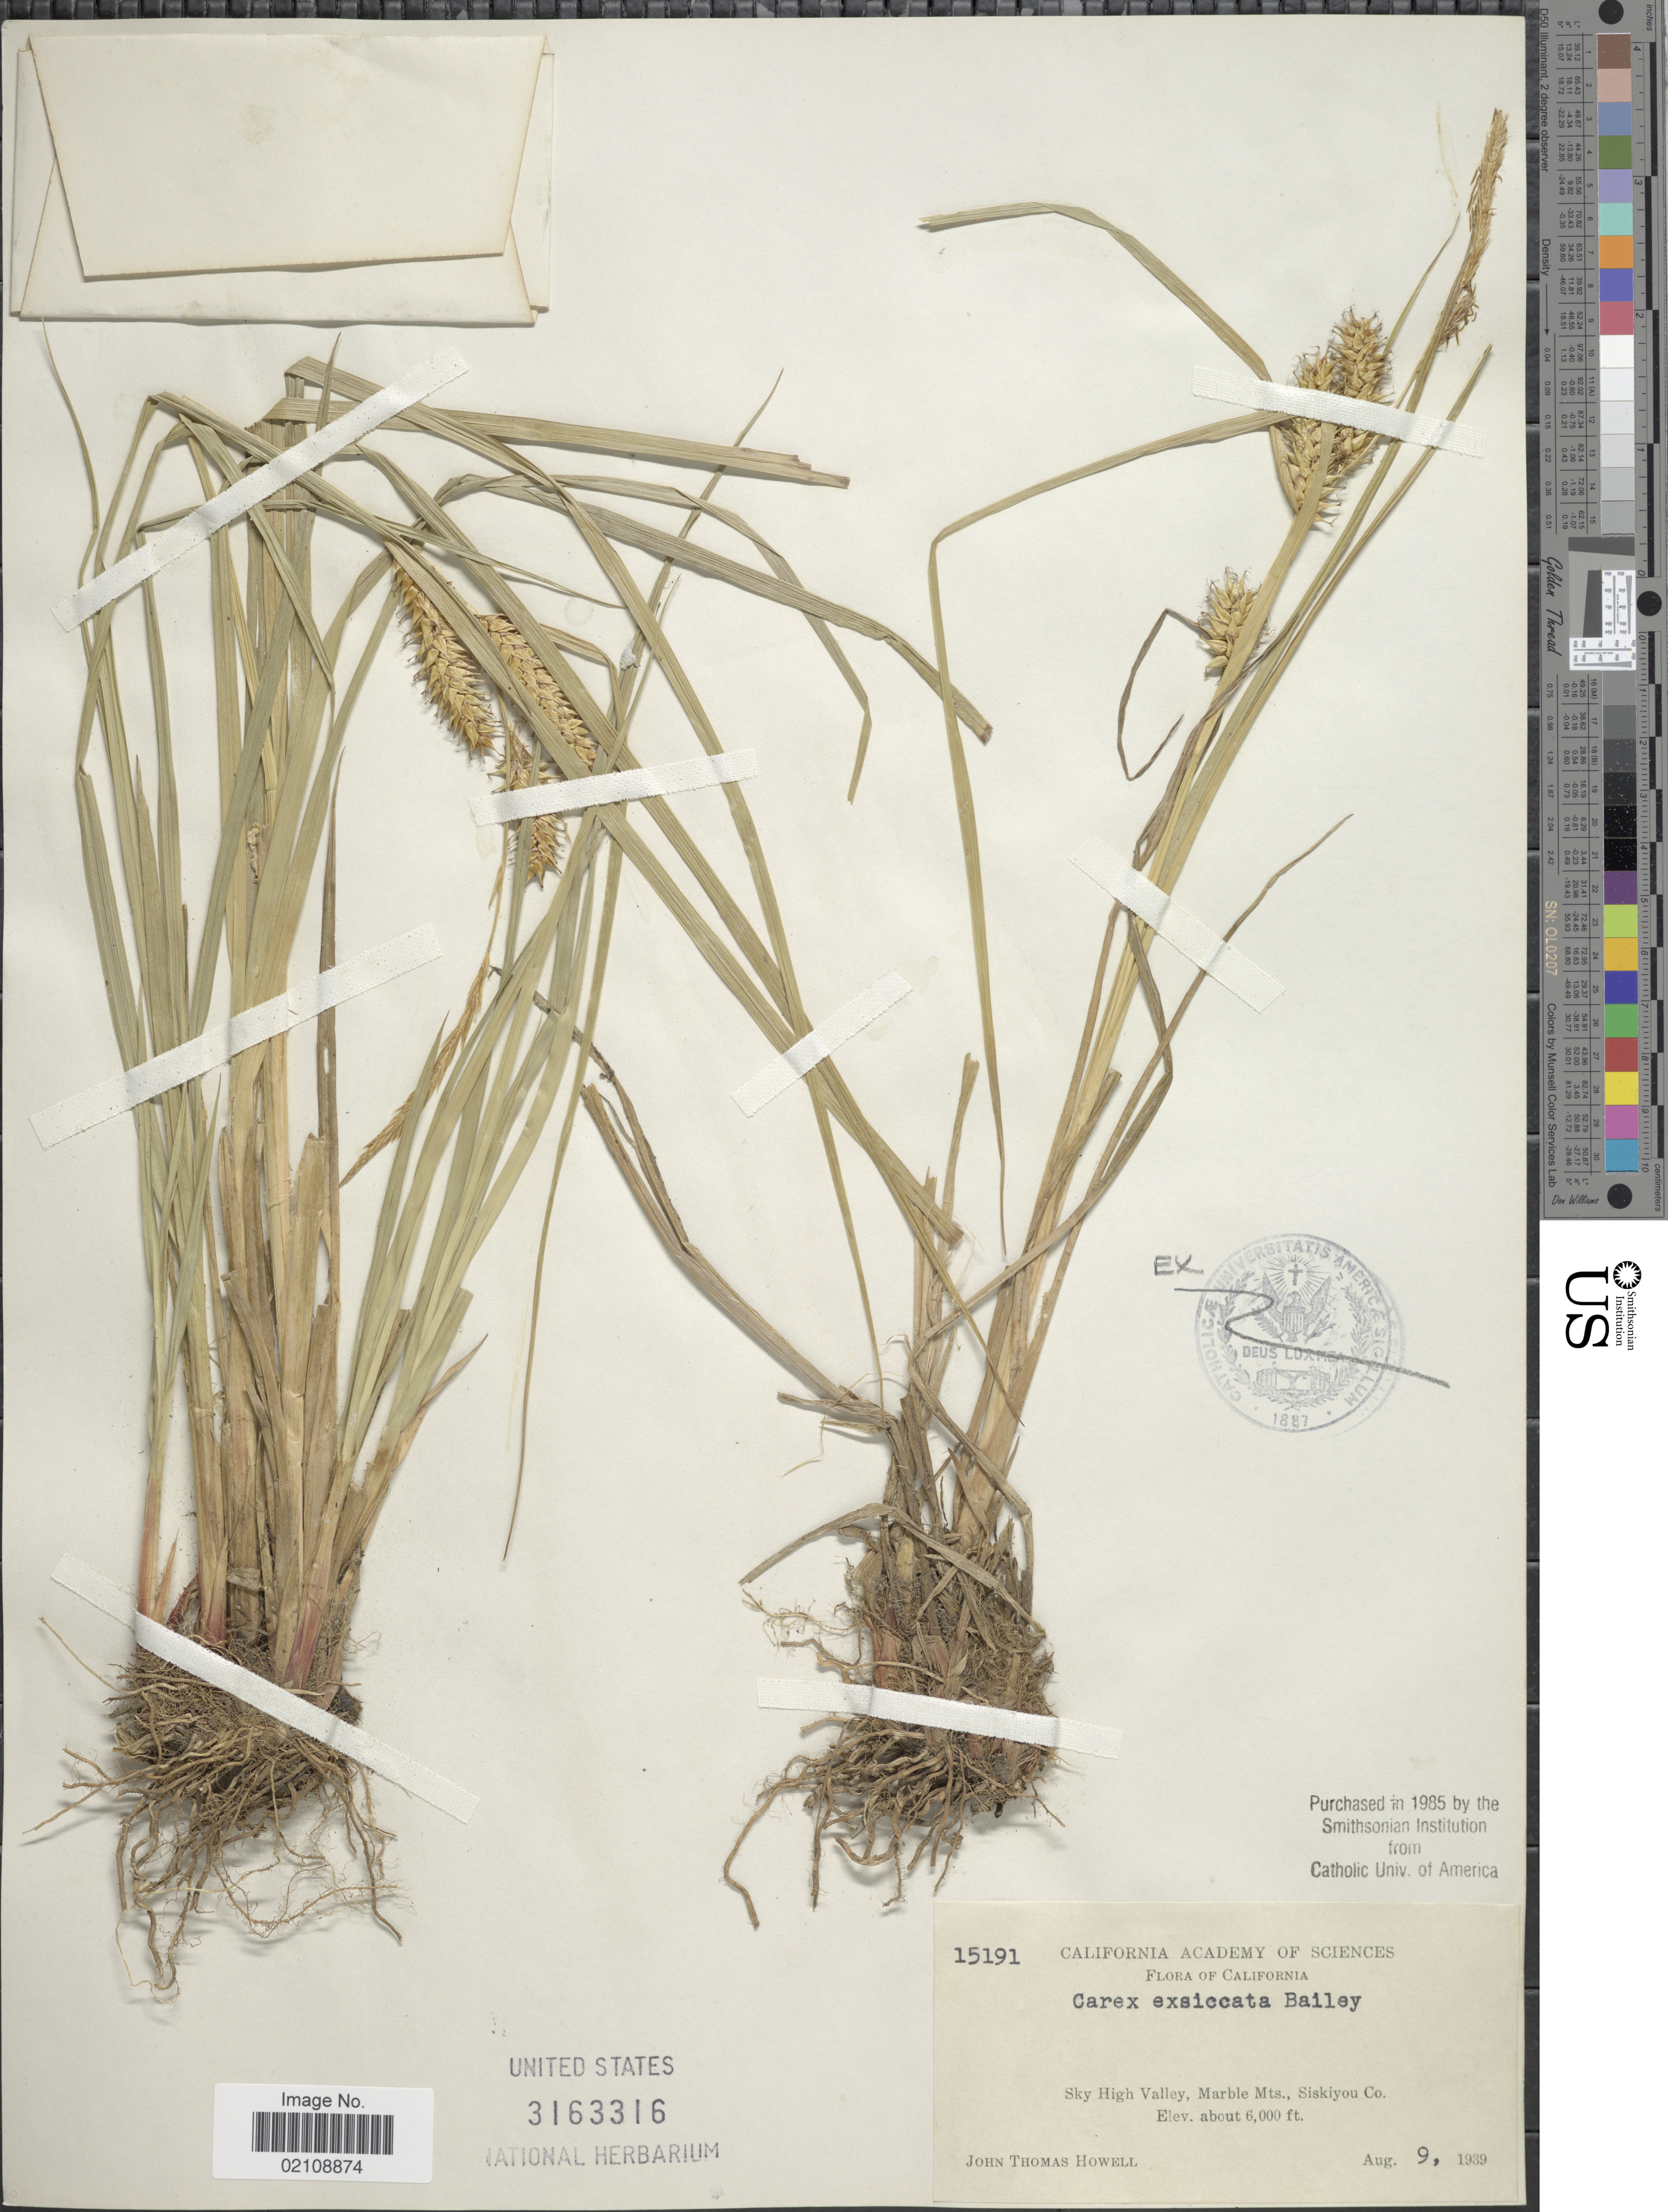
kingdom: Plantae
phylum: Tracheophyta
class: Liliopsida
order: Poales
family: Cyperaceae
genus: Carex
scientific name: Carex exsiccata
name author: L.H. Bailey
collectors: J. T. Howell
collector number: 15191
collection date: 1939-08-09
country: United States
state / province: California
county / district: Siskiyou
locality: Sky High Valley, Marble Mts., Siskiyou Co.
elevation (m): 1829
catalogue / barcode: US 3163316